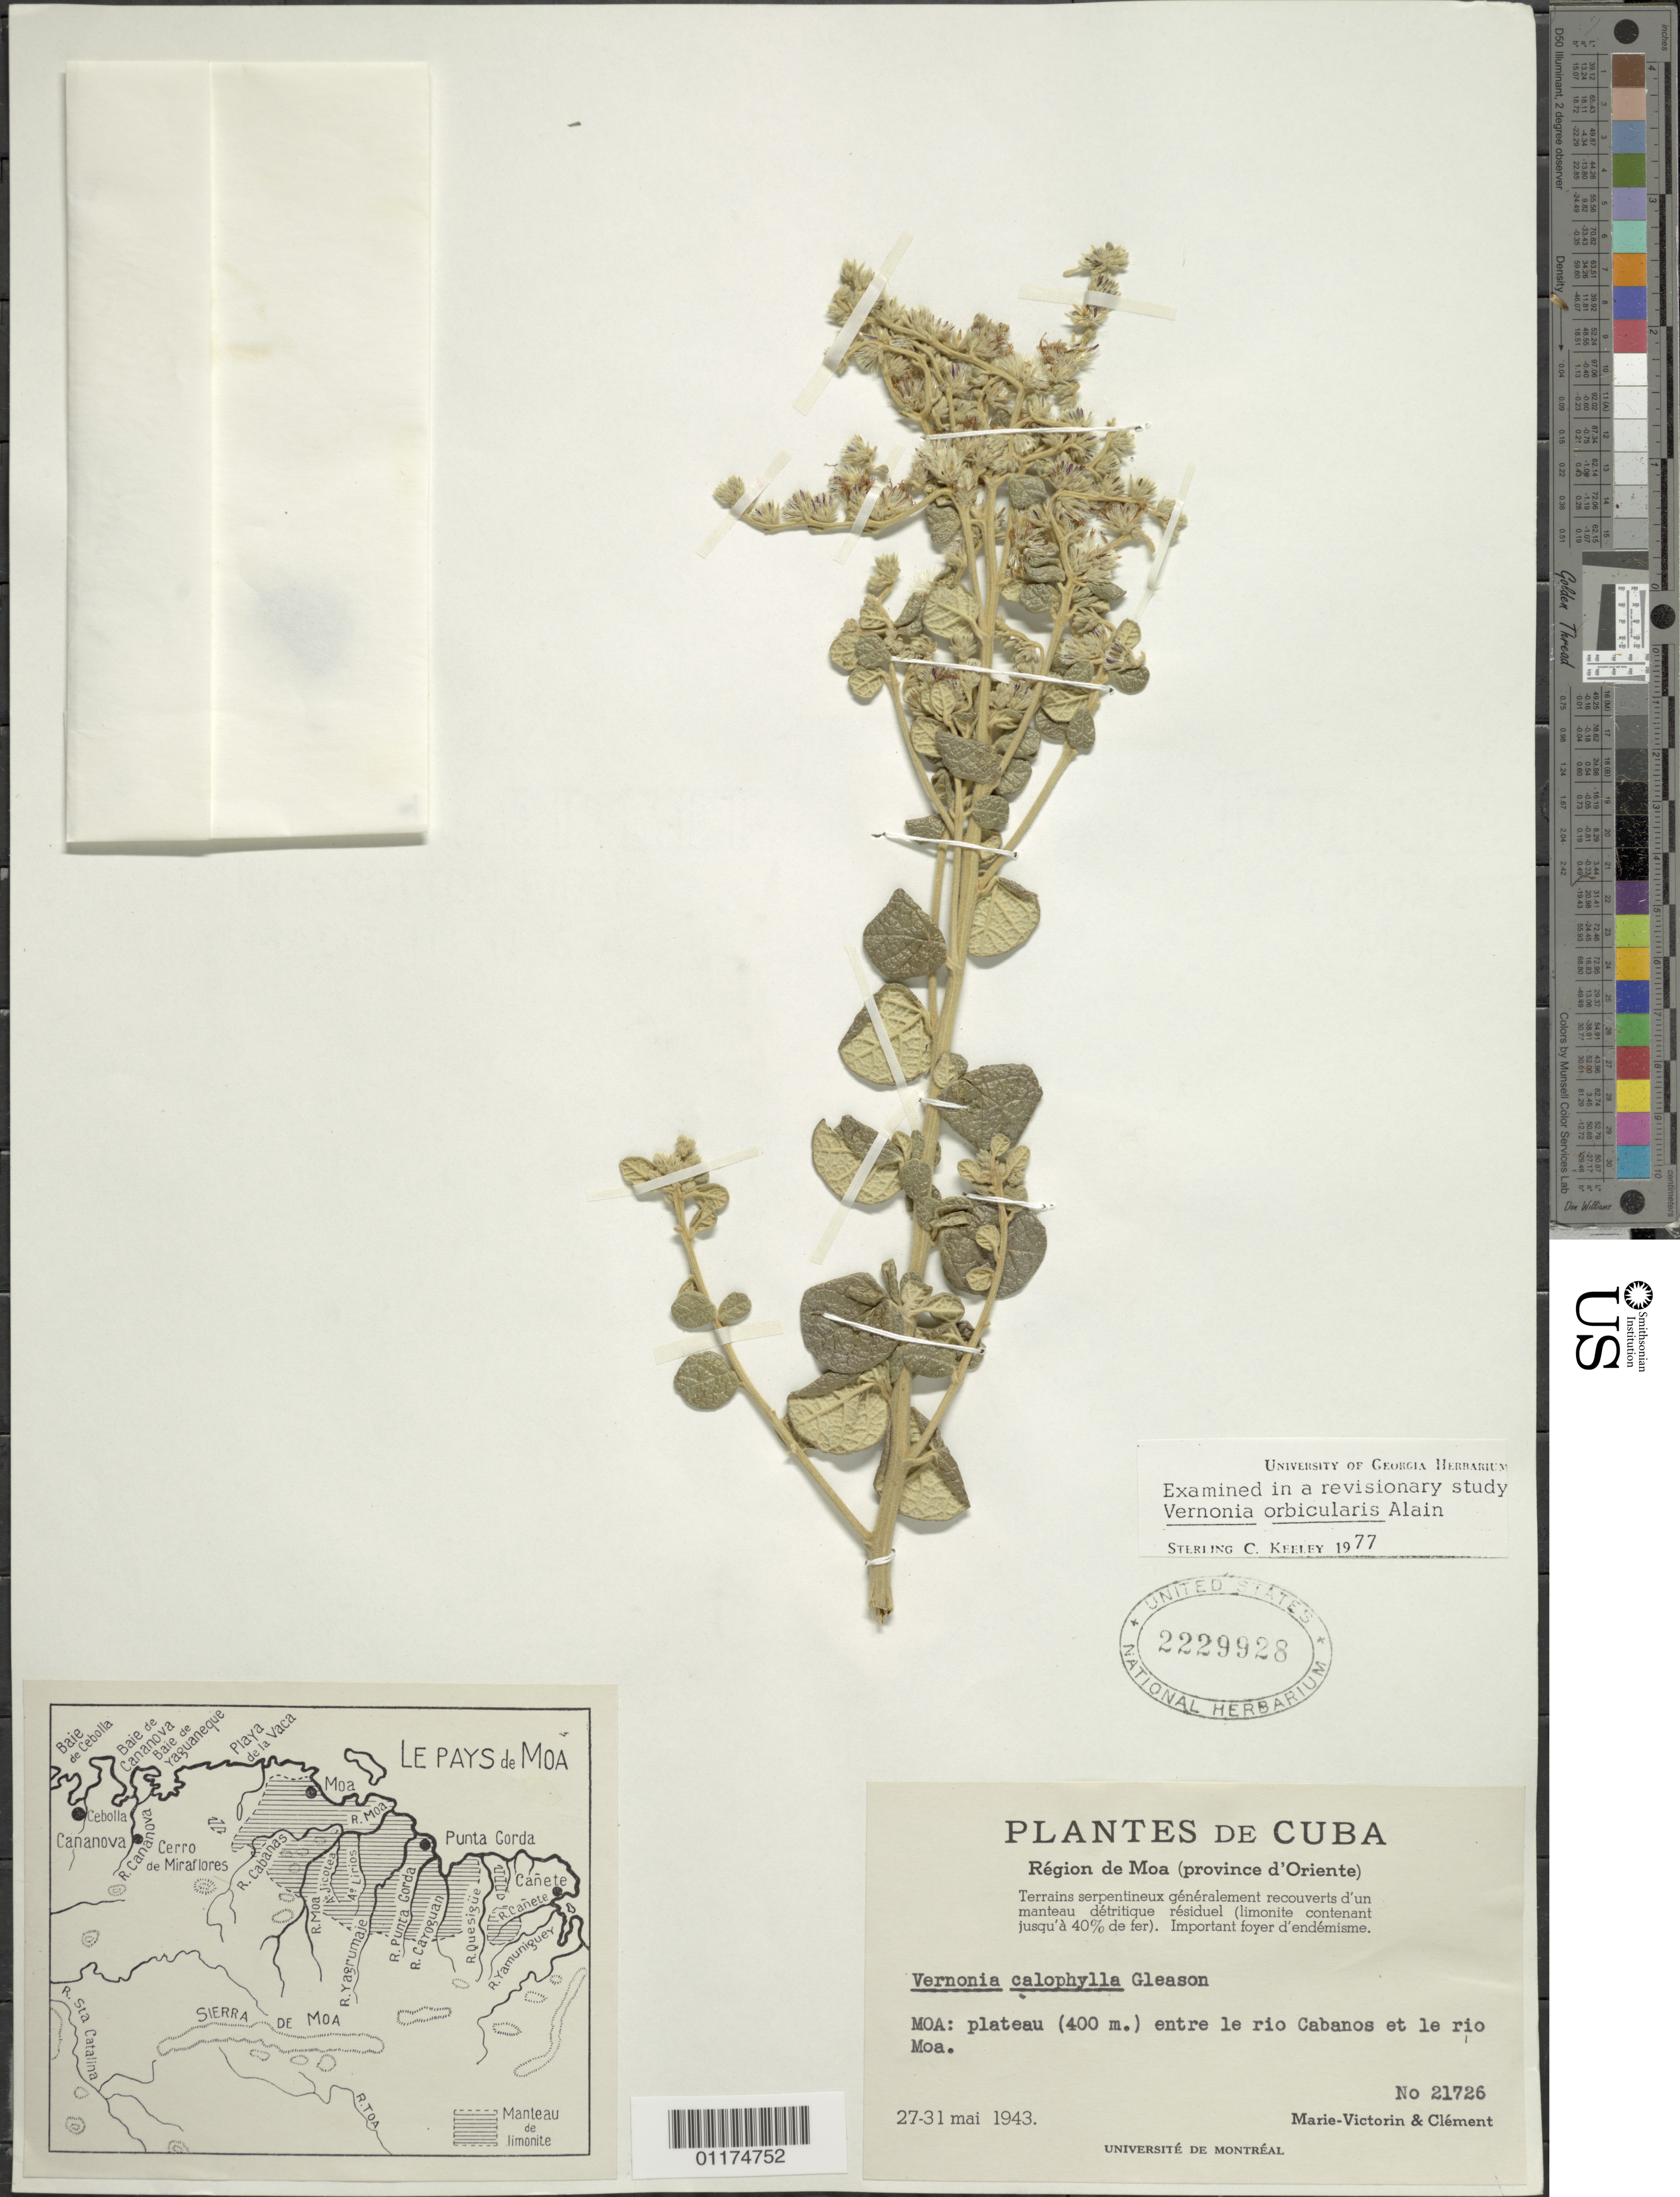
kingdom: Plantae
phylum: Tracheophyta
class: Magnoliopsida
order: Asterales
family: Asteraceae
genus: Lepidaploa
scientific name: Lepidaploa orbicularis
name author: (Alain) H. Rob.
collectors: Fr. Marie-Victorin & B. Clement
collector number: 21726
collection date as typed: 27 May 1943 to 31 May 1943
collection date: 1943-05-27/1943-05-31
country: Cuba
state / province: Oriente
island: Cuba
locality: Region de Moa:plateau entre le rio Cabanos et le rio Moa.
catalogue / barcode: US 2229928